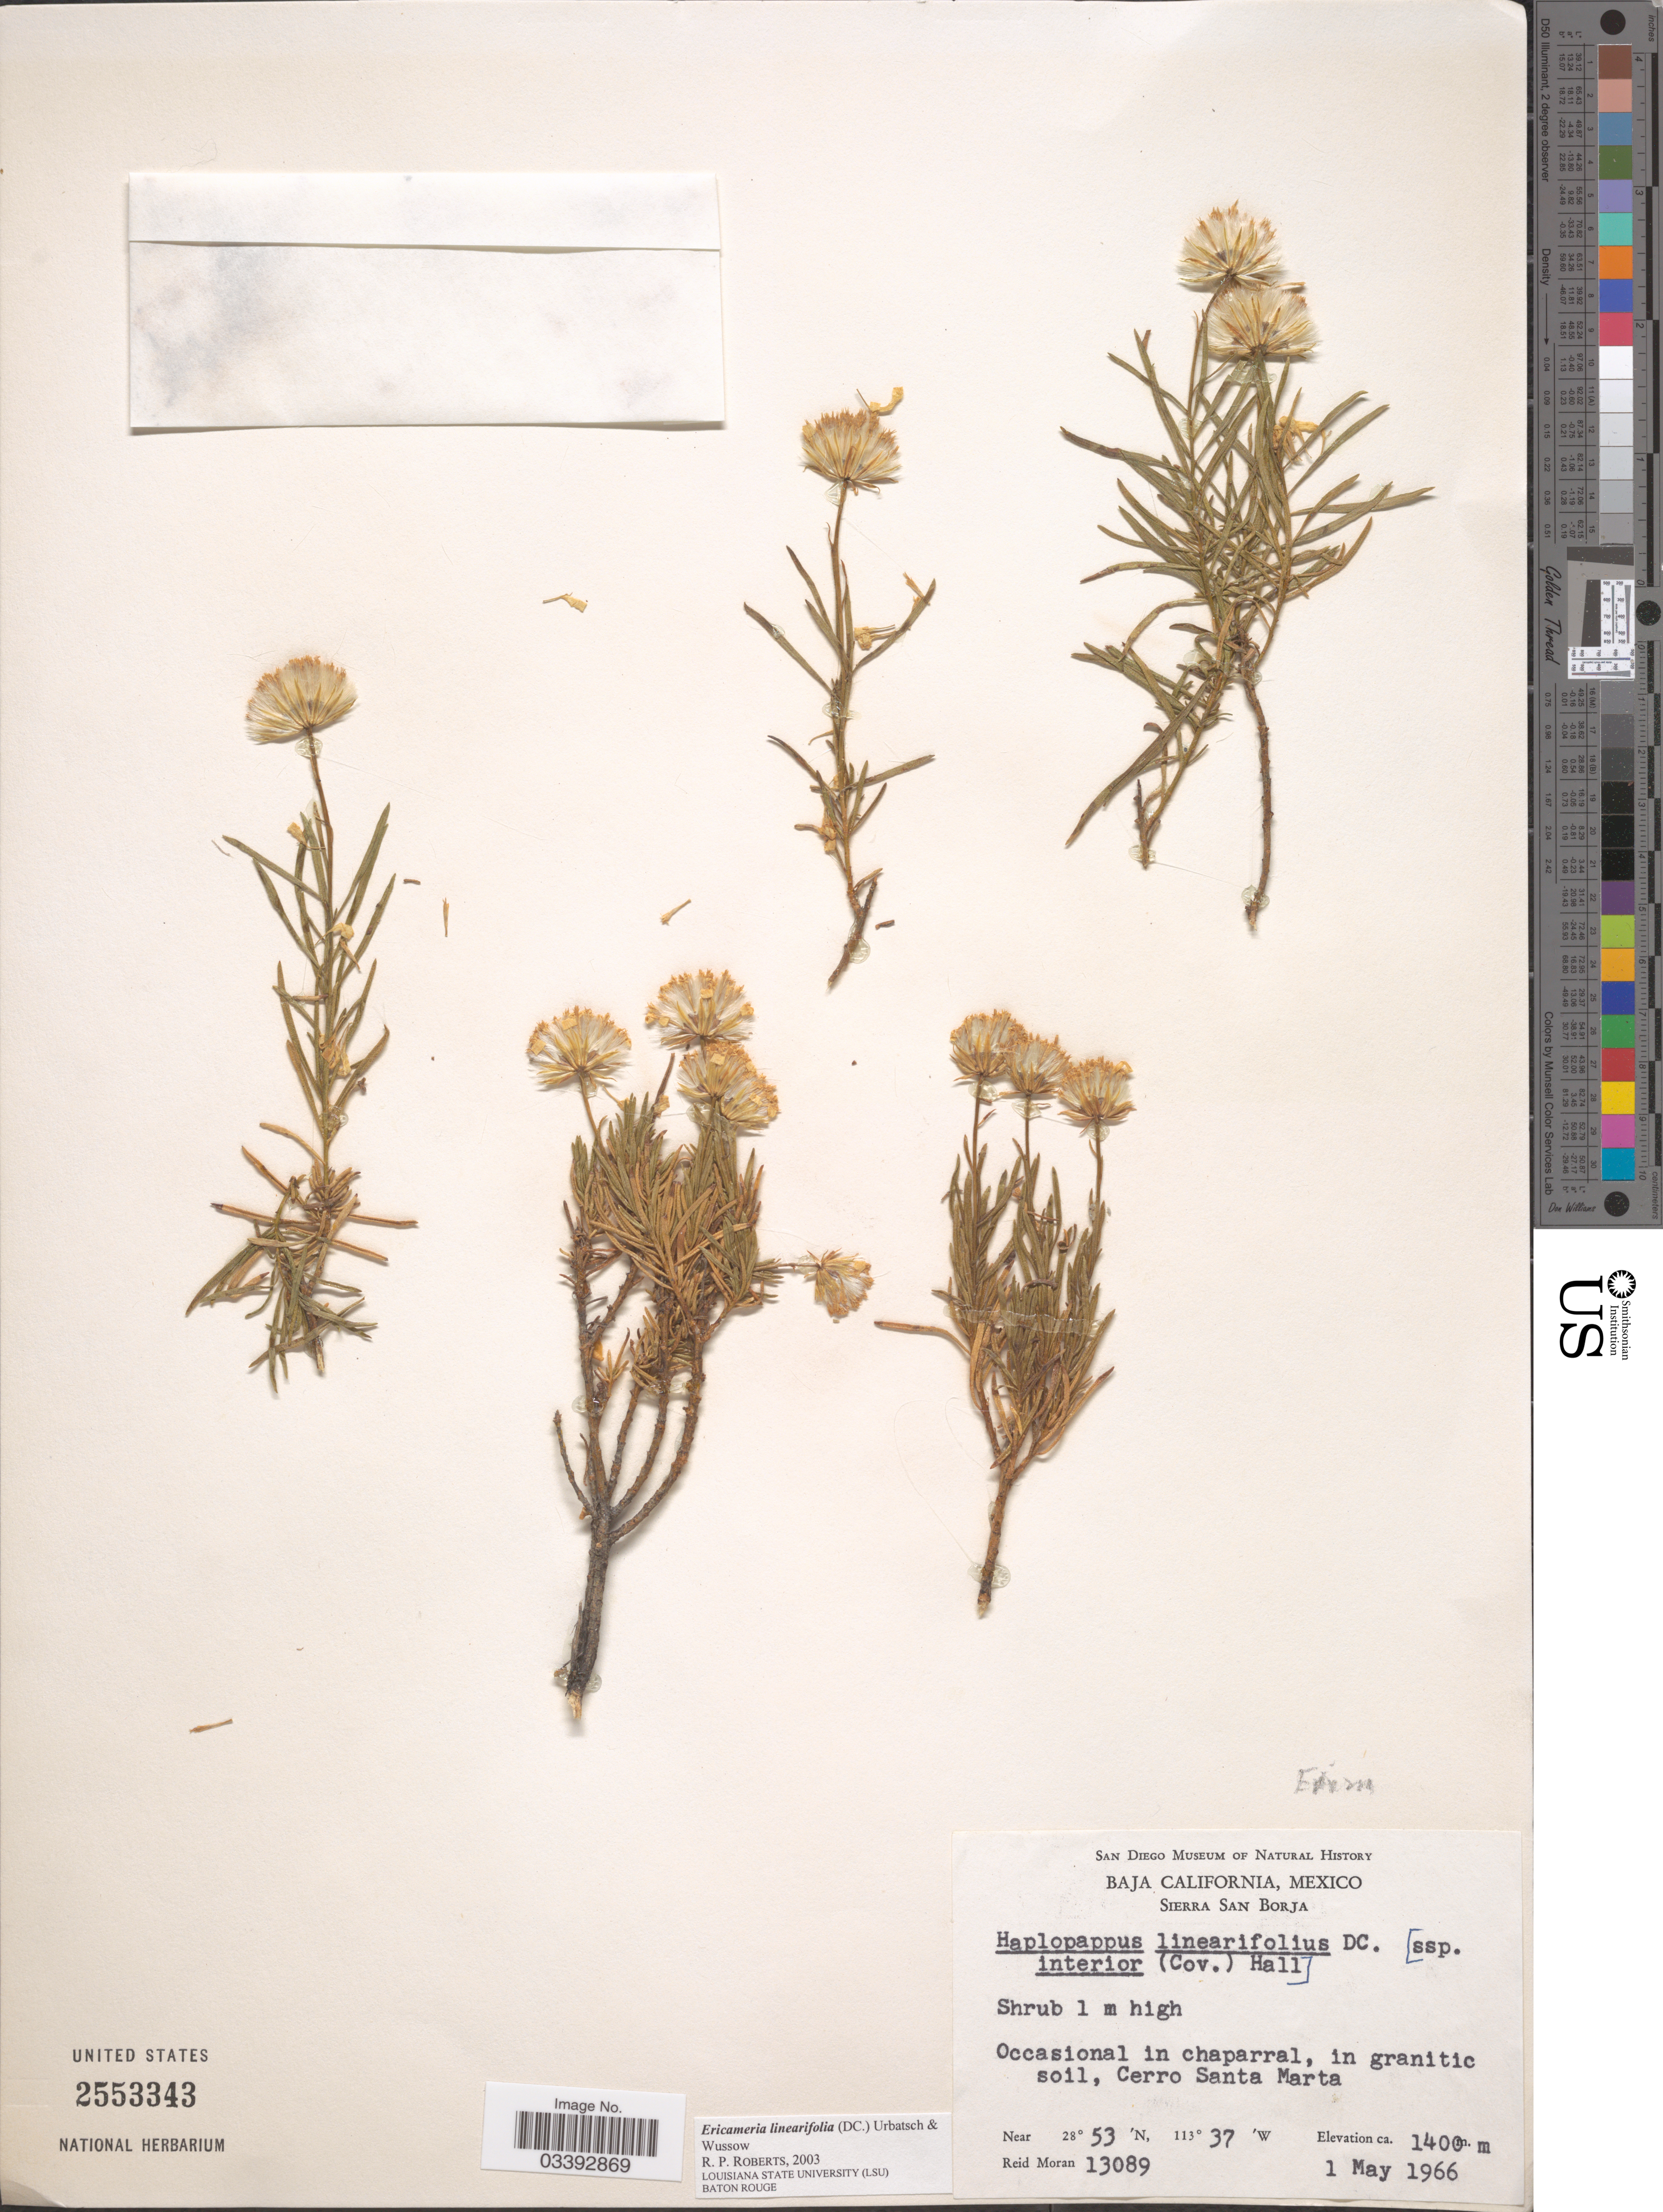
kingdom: Plantae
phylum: Tracheophyta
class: Magnoliopsida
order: Asterales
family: Asteraceae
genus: Ericameria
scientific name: Ericameria linearifolia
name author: (DC.) Urbatsch & Wussow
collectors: R. Moran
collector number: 13089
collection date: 1966-05-01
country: Mexico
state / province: Baja California Norte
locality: Sierra San Borja. Cerro Santa Marta.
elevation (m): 1400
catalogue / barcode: US 2553343